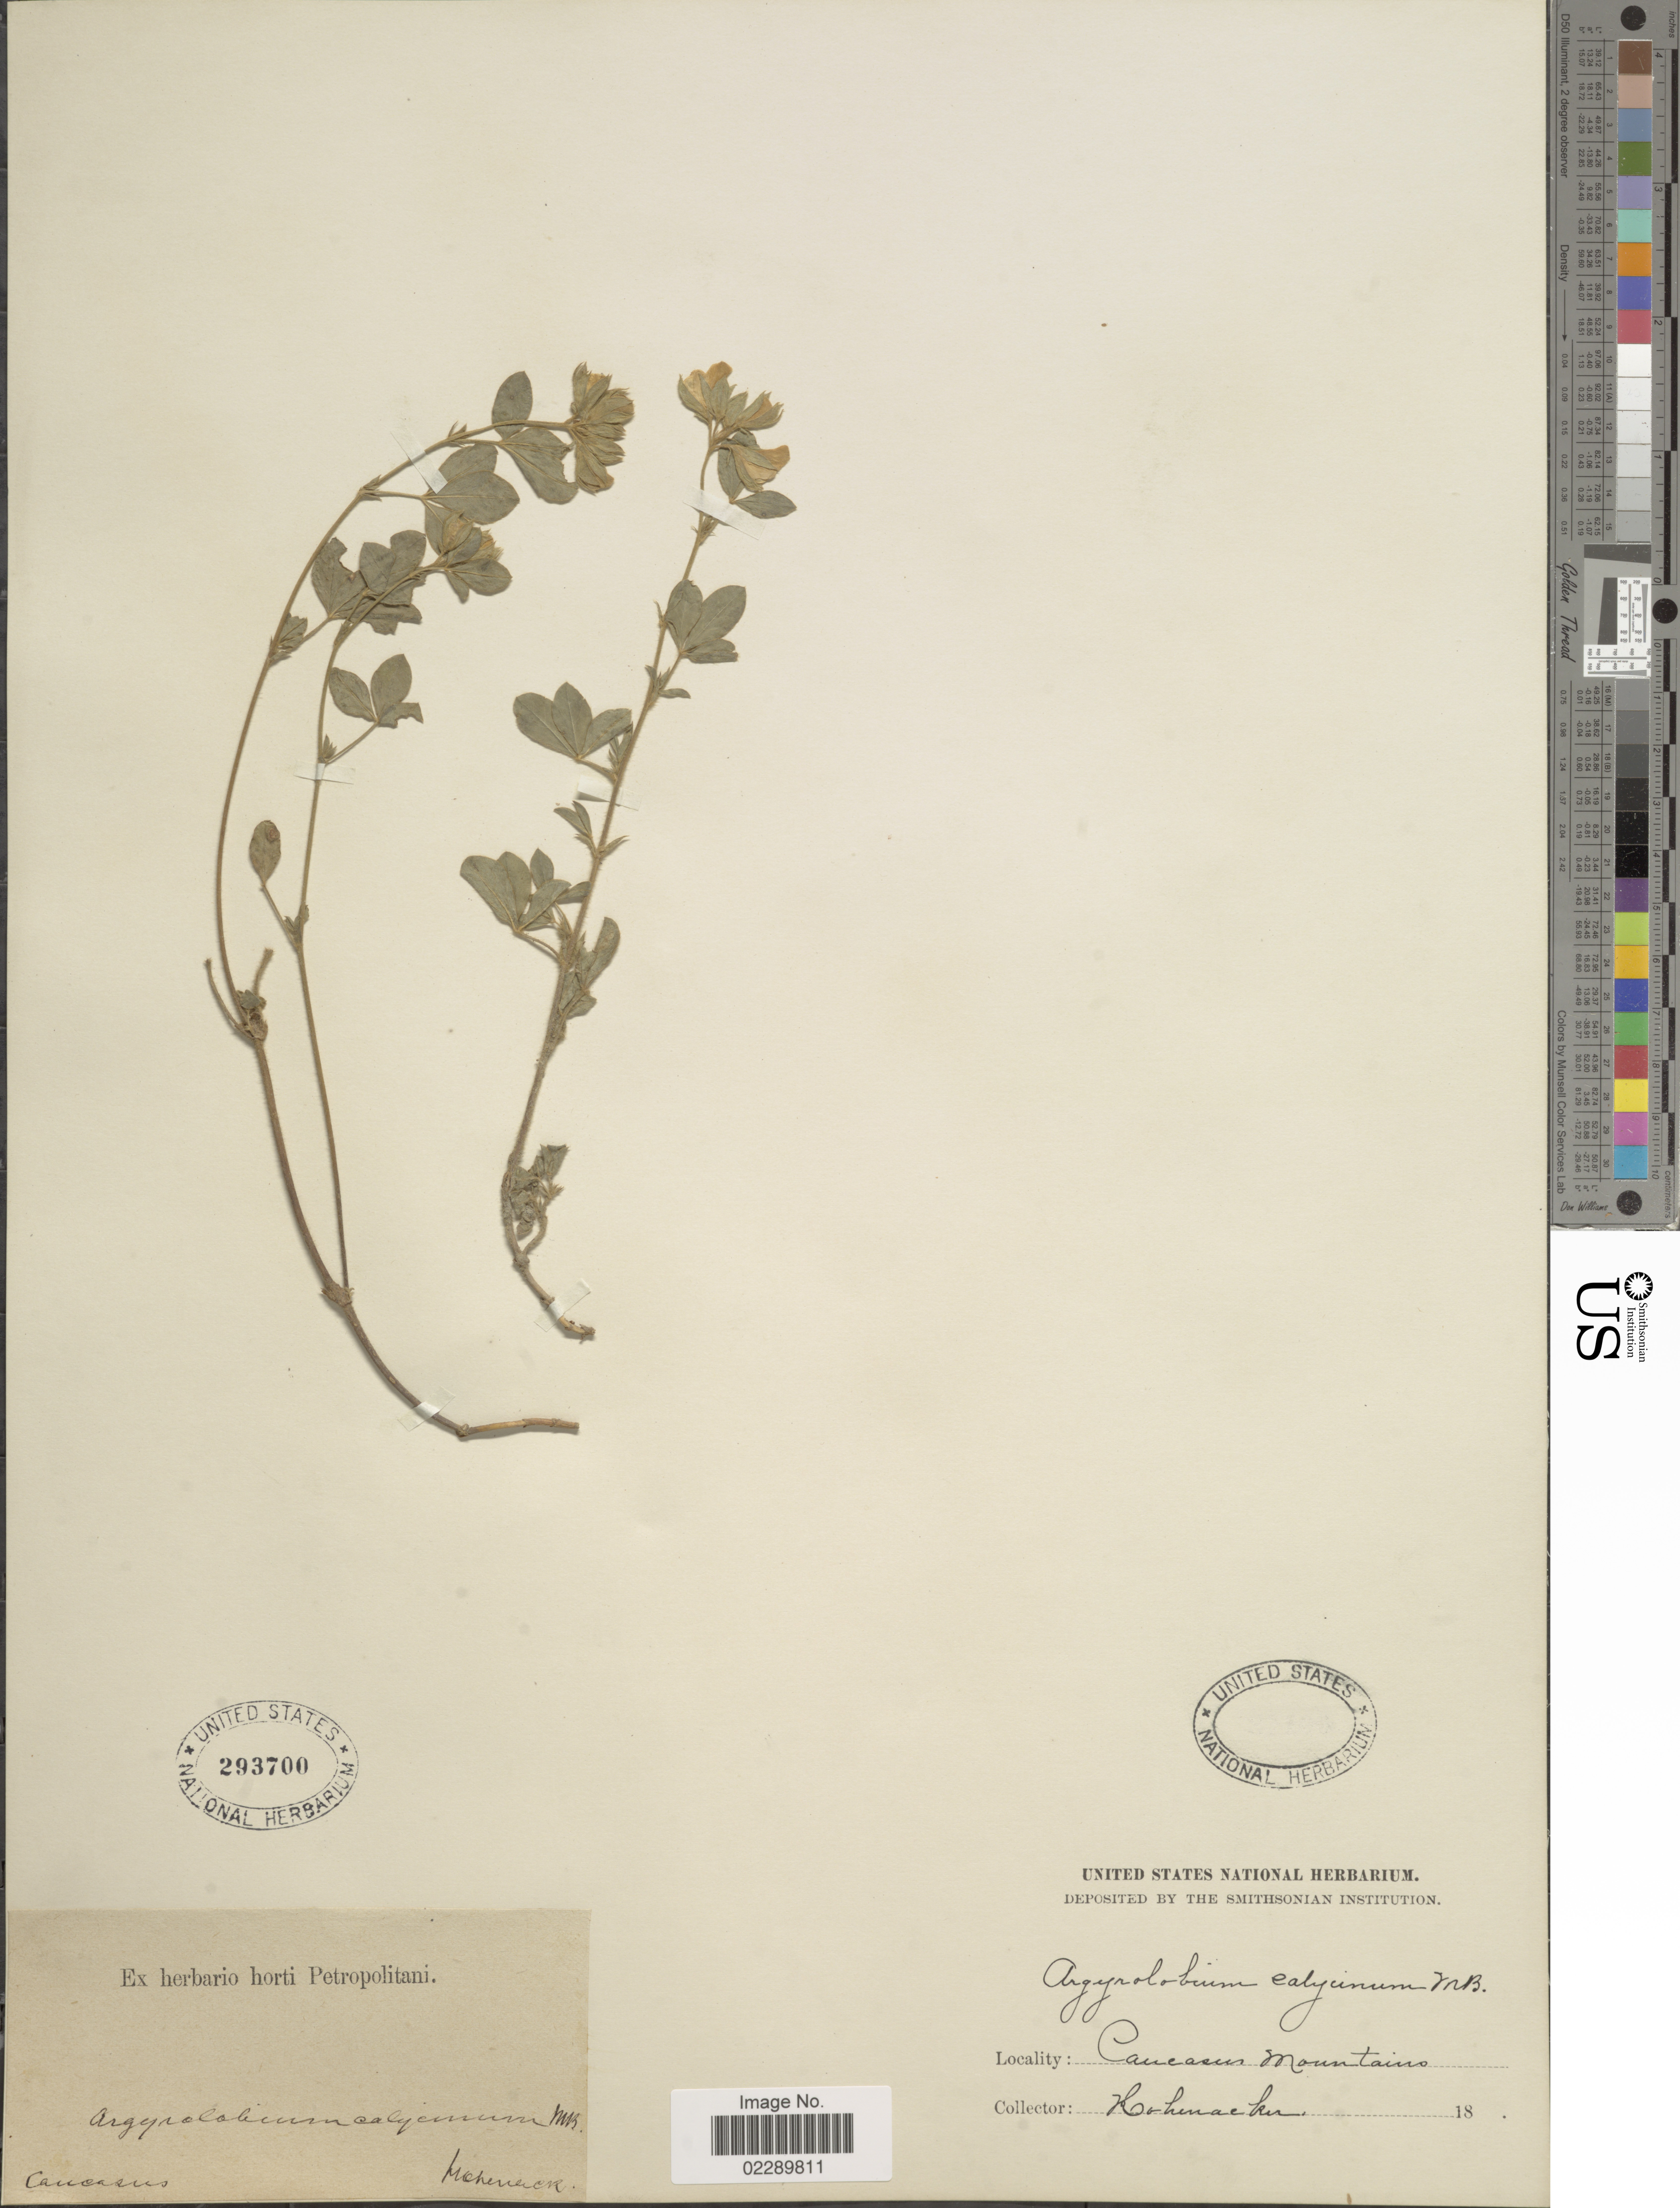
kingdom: Plantae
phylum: Tracheophyta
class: Magnoliopsida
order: Fabales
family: Fabaceae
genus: Argyrolobium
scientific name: Argyrolobium calycinum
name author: Jaub. & Spach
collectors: Hohenacker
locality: Caucasus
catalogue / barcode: US 293700